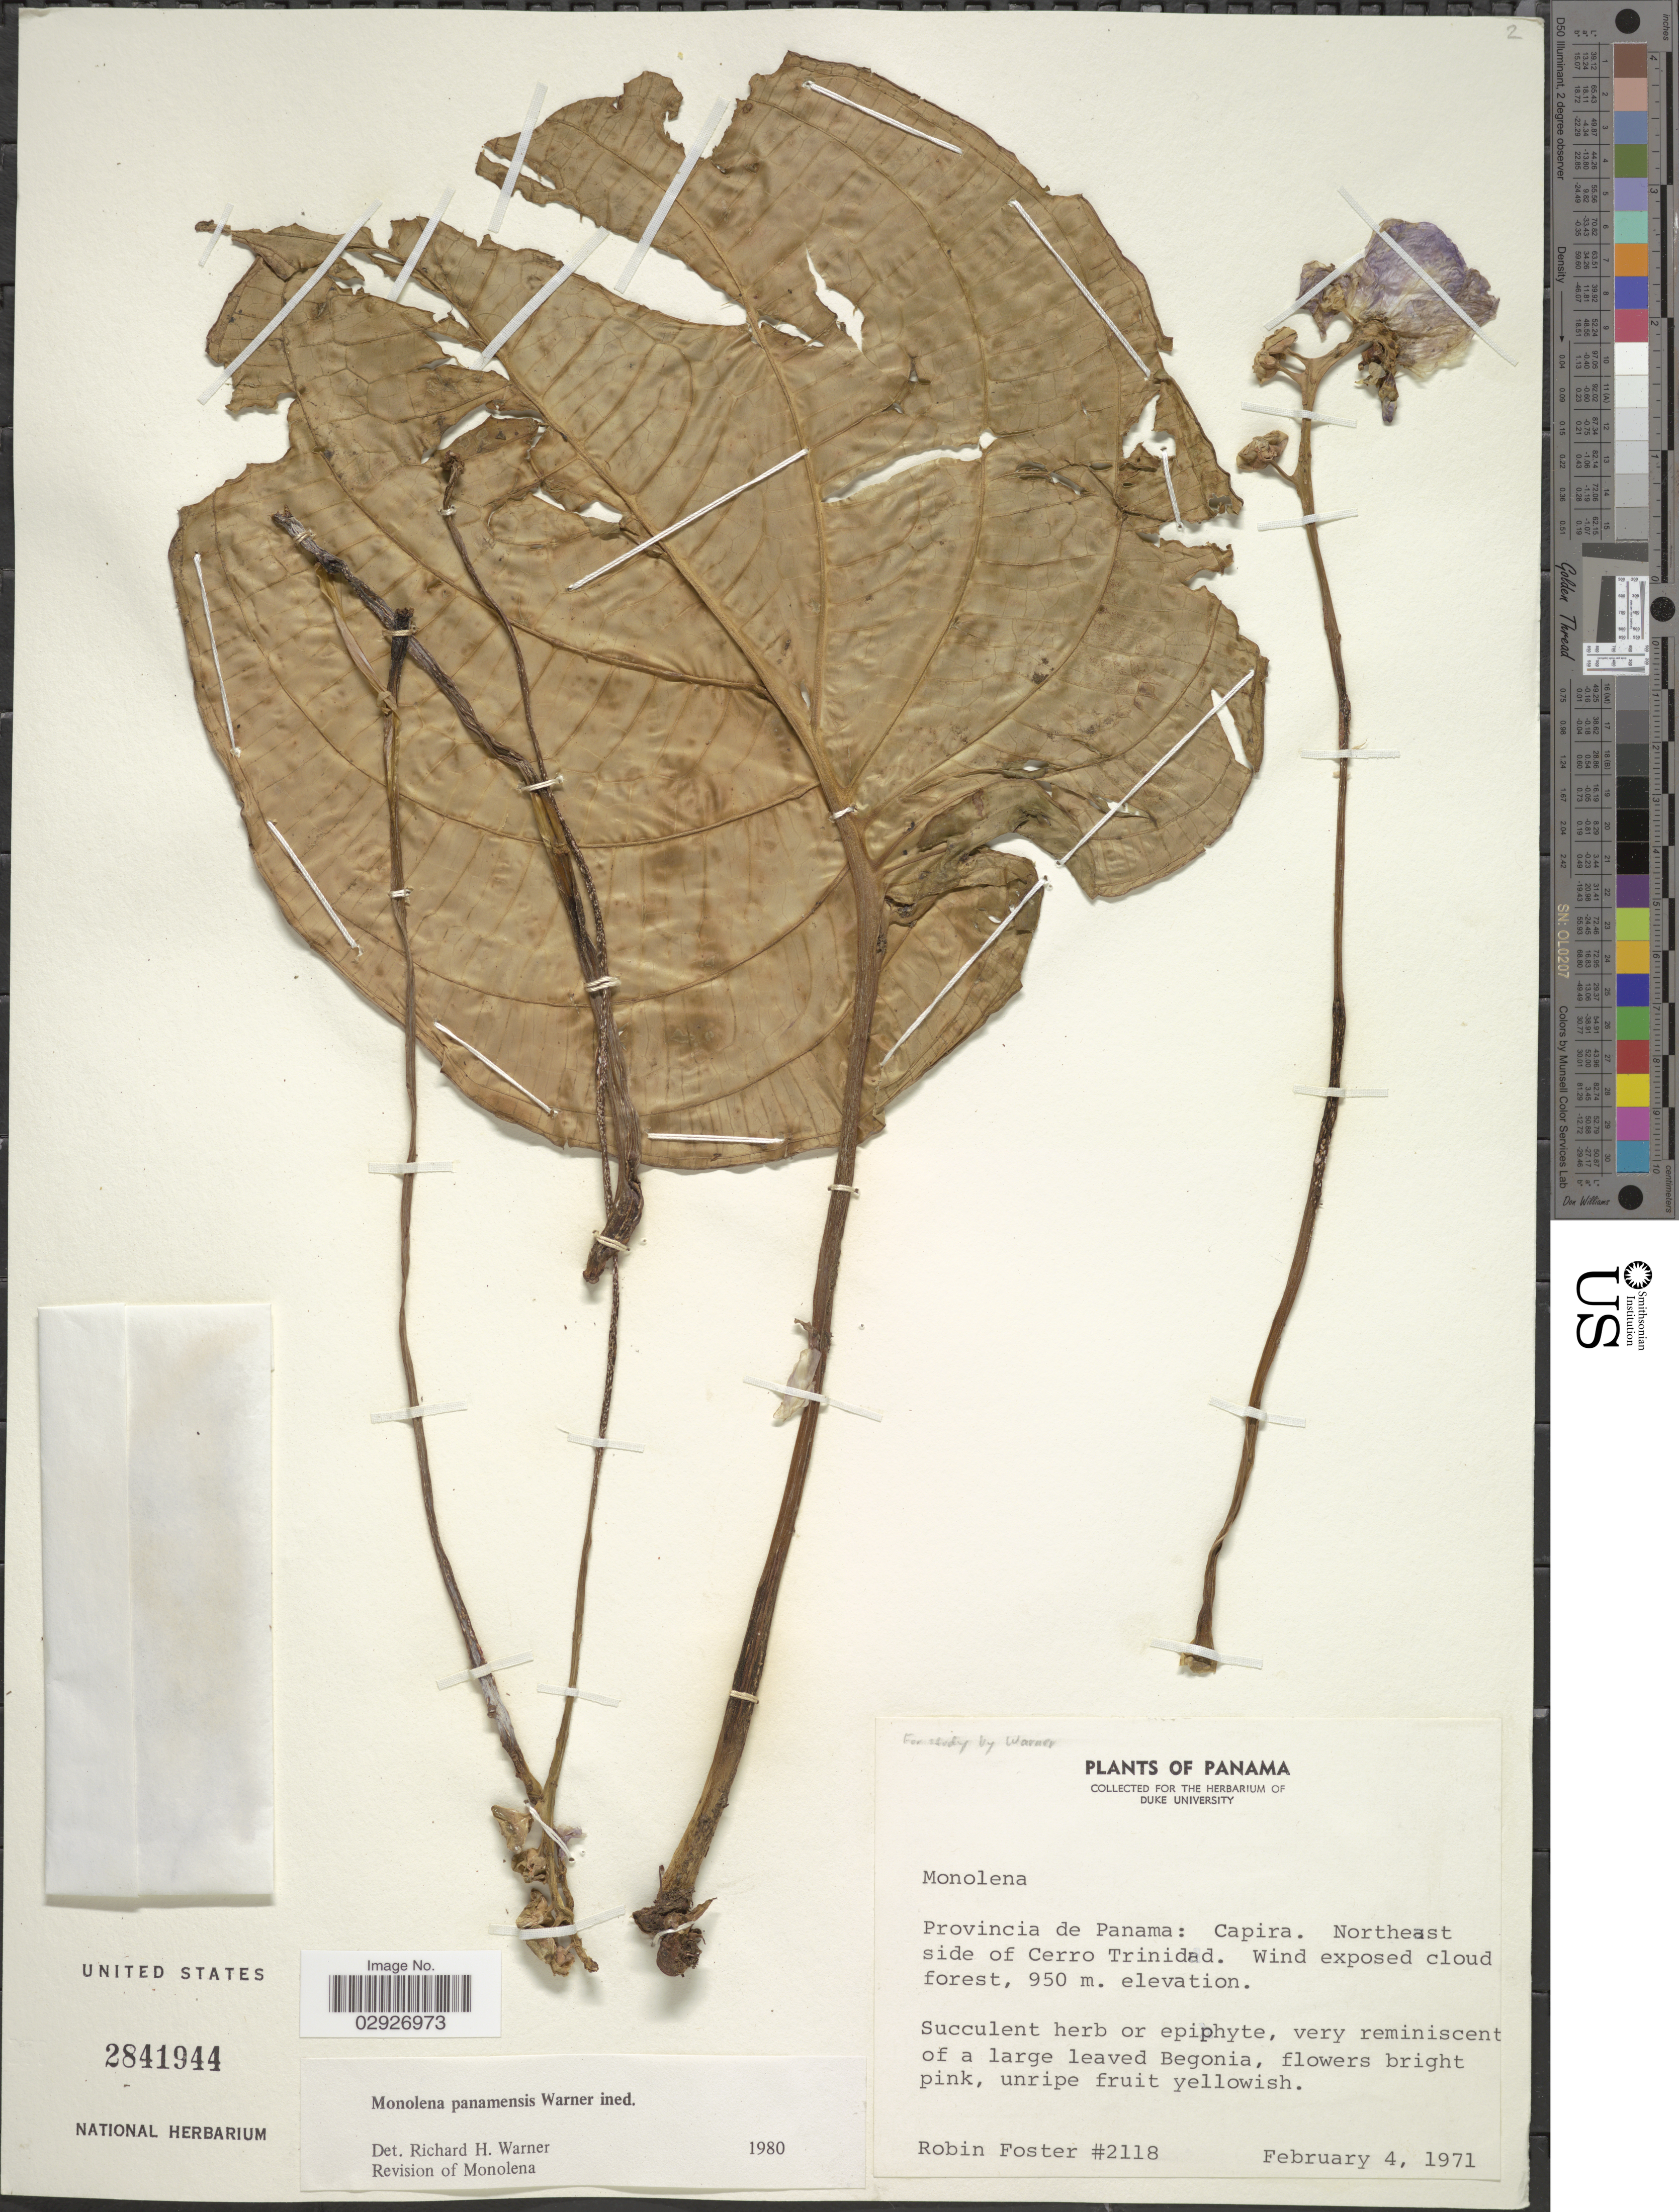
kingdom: Plantae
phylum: Tracheophyta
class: Magnoliopsida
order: Myrtales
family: Melastomataceae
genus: Monolena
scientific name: Monolena panamensis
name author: Warner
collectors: R. B. Foster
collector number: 2118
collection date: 1971-02-04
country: Panama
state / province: Panamá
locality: Provincia de Panama: Capira. Northeast side of Cerro Trinidad.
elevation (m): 950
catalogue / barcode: US 2841944